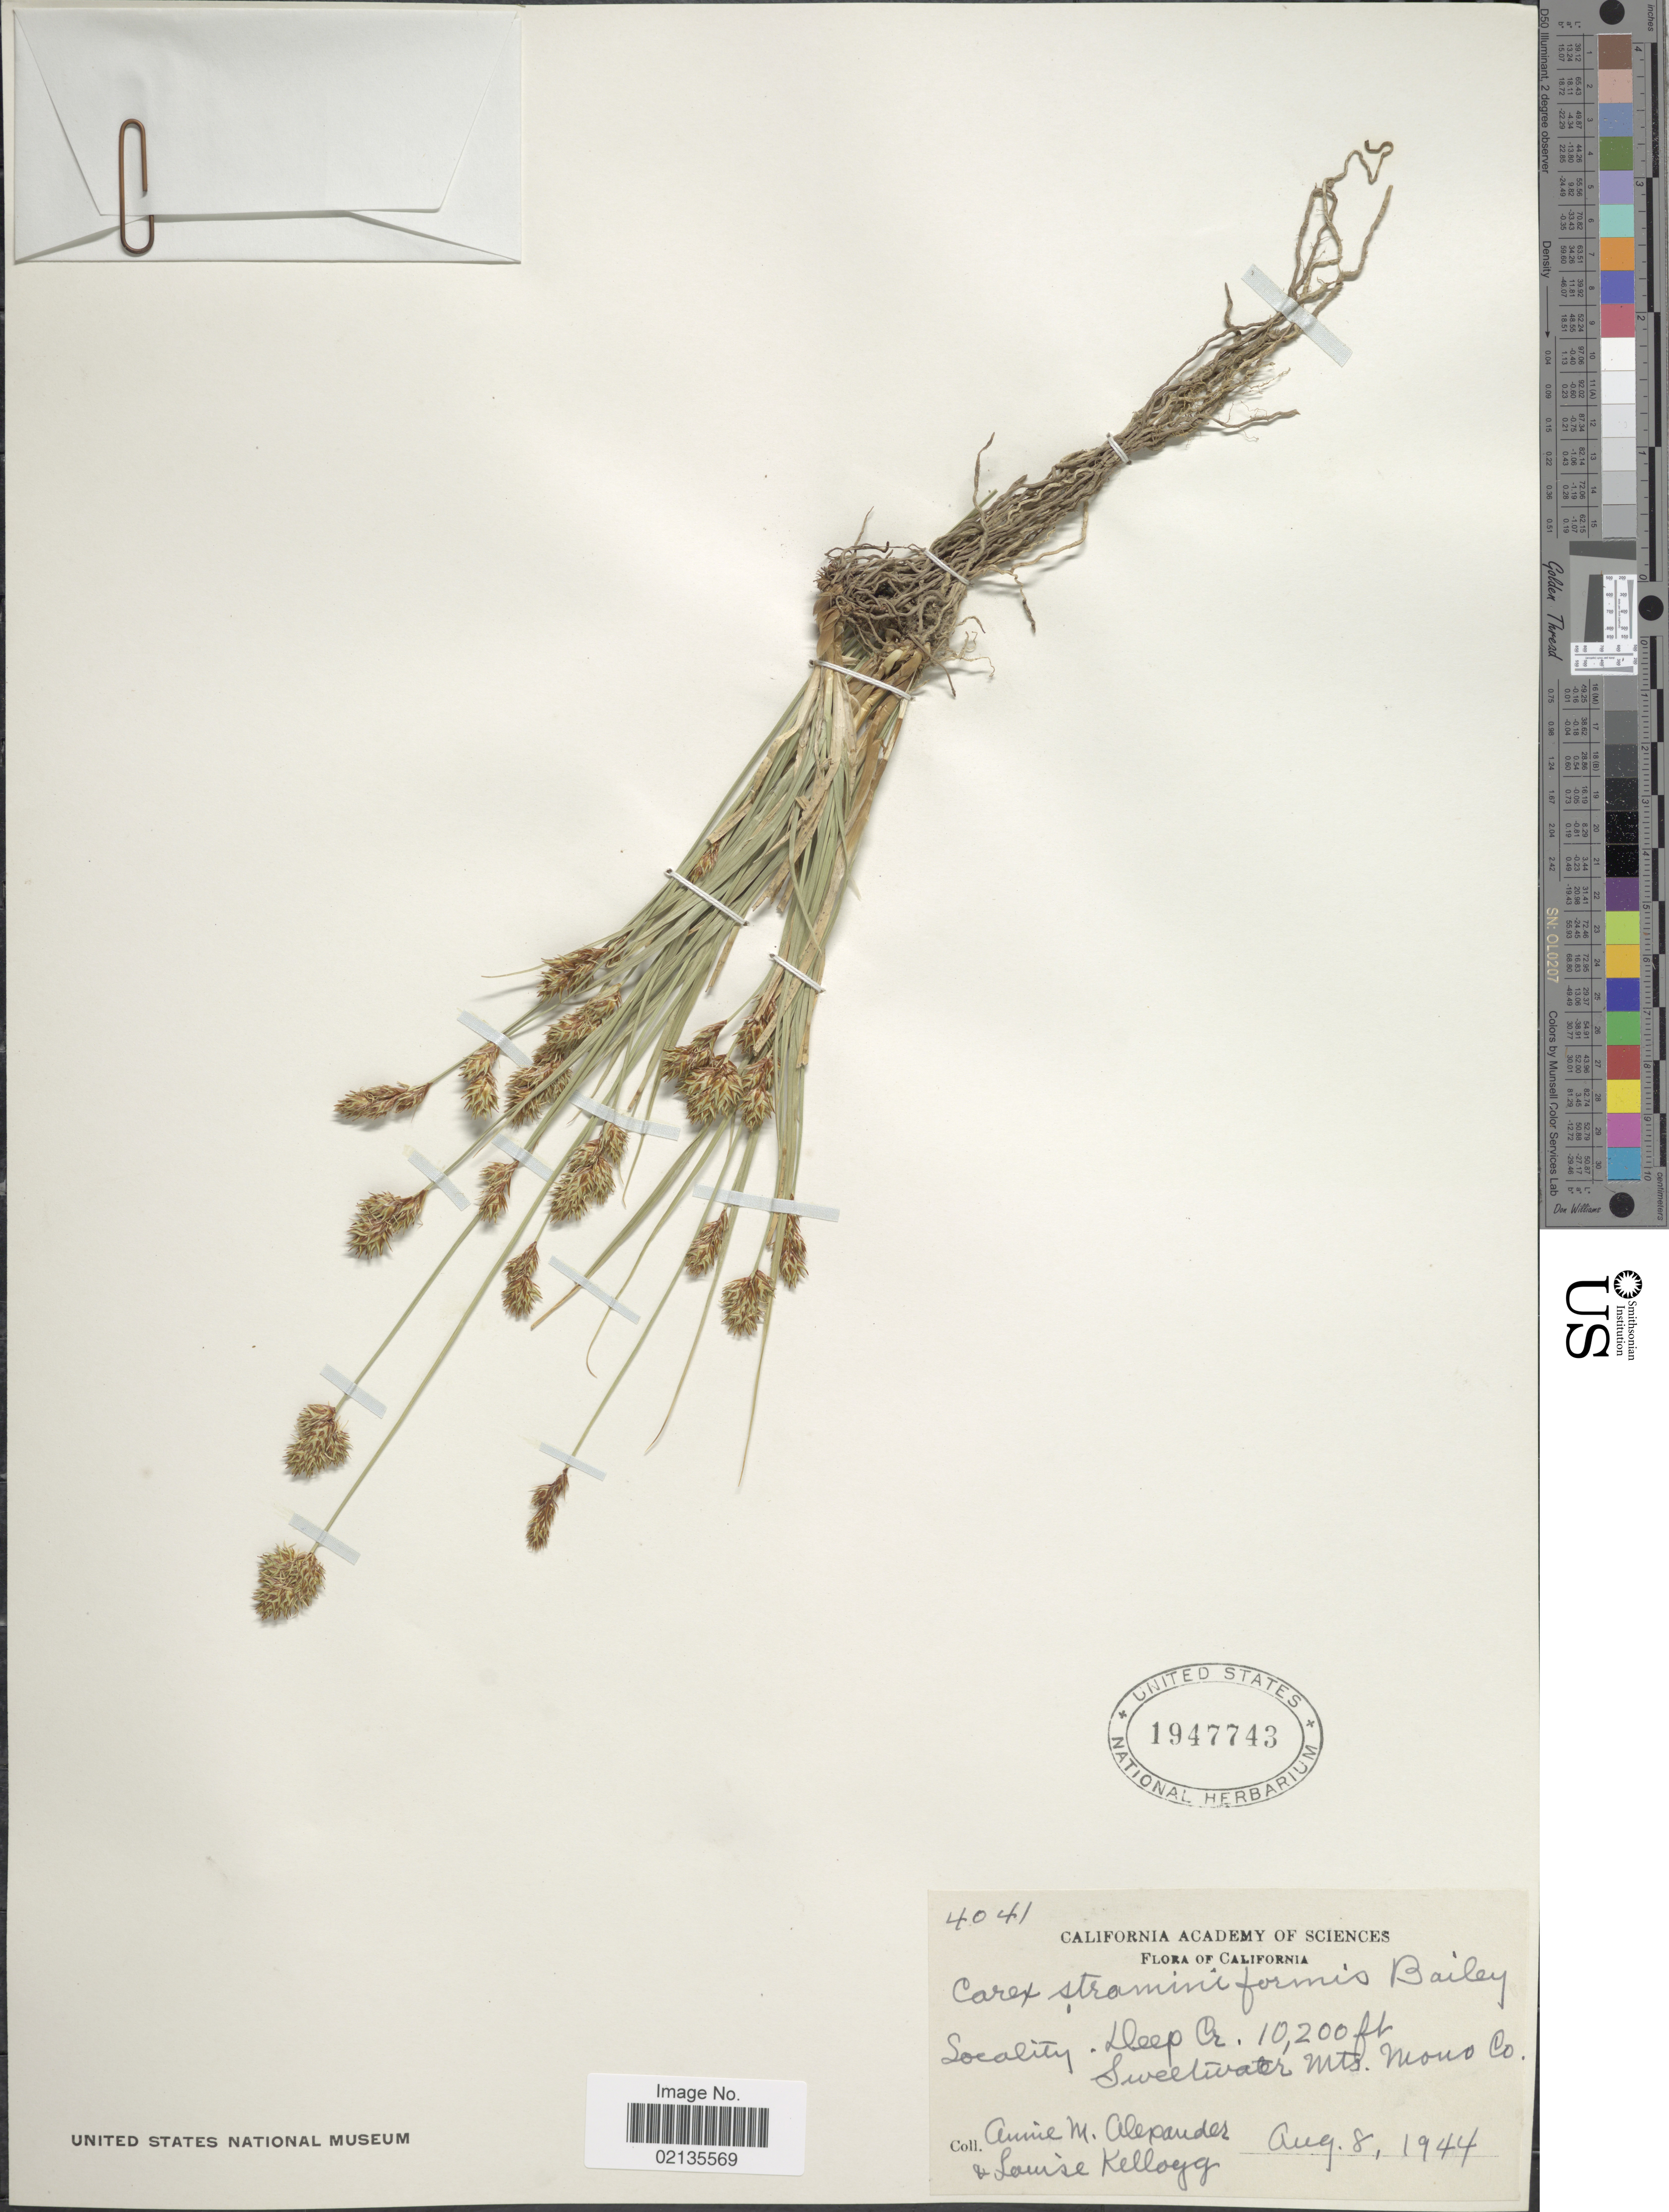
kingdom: Plantae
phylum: Tracheophyta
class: Liliopsida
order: Poales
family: Cyperaceae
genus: Carex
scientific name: Carex straminiformis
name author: L.H. Bailey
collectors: A. M. Alexander & L. Kellogg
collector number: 4041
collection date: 1944-08-08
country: United States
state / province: California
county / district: Mono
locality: Socality, Deep Cr., Sweetwater Mts., Mono Co.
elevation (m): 3109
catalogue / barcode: US 1947743